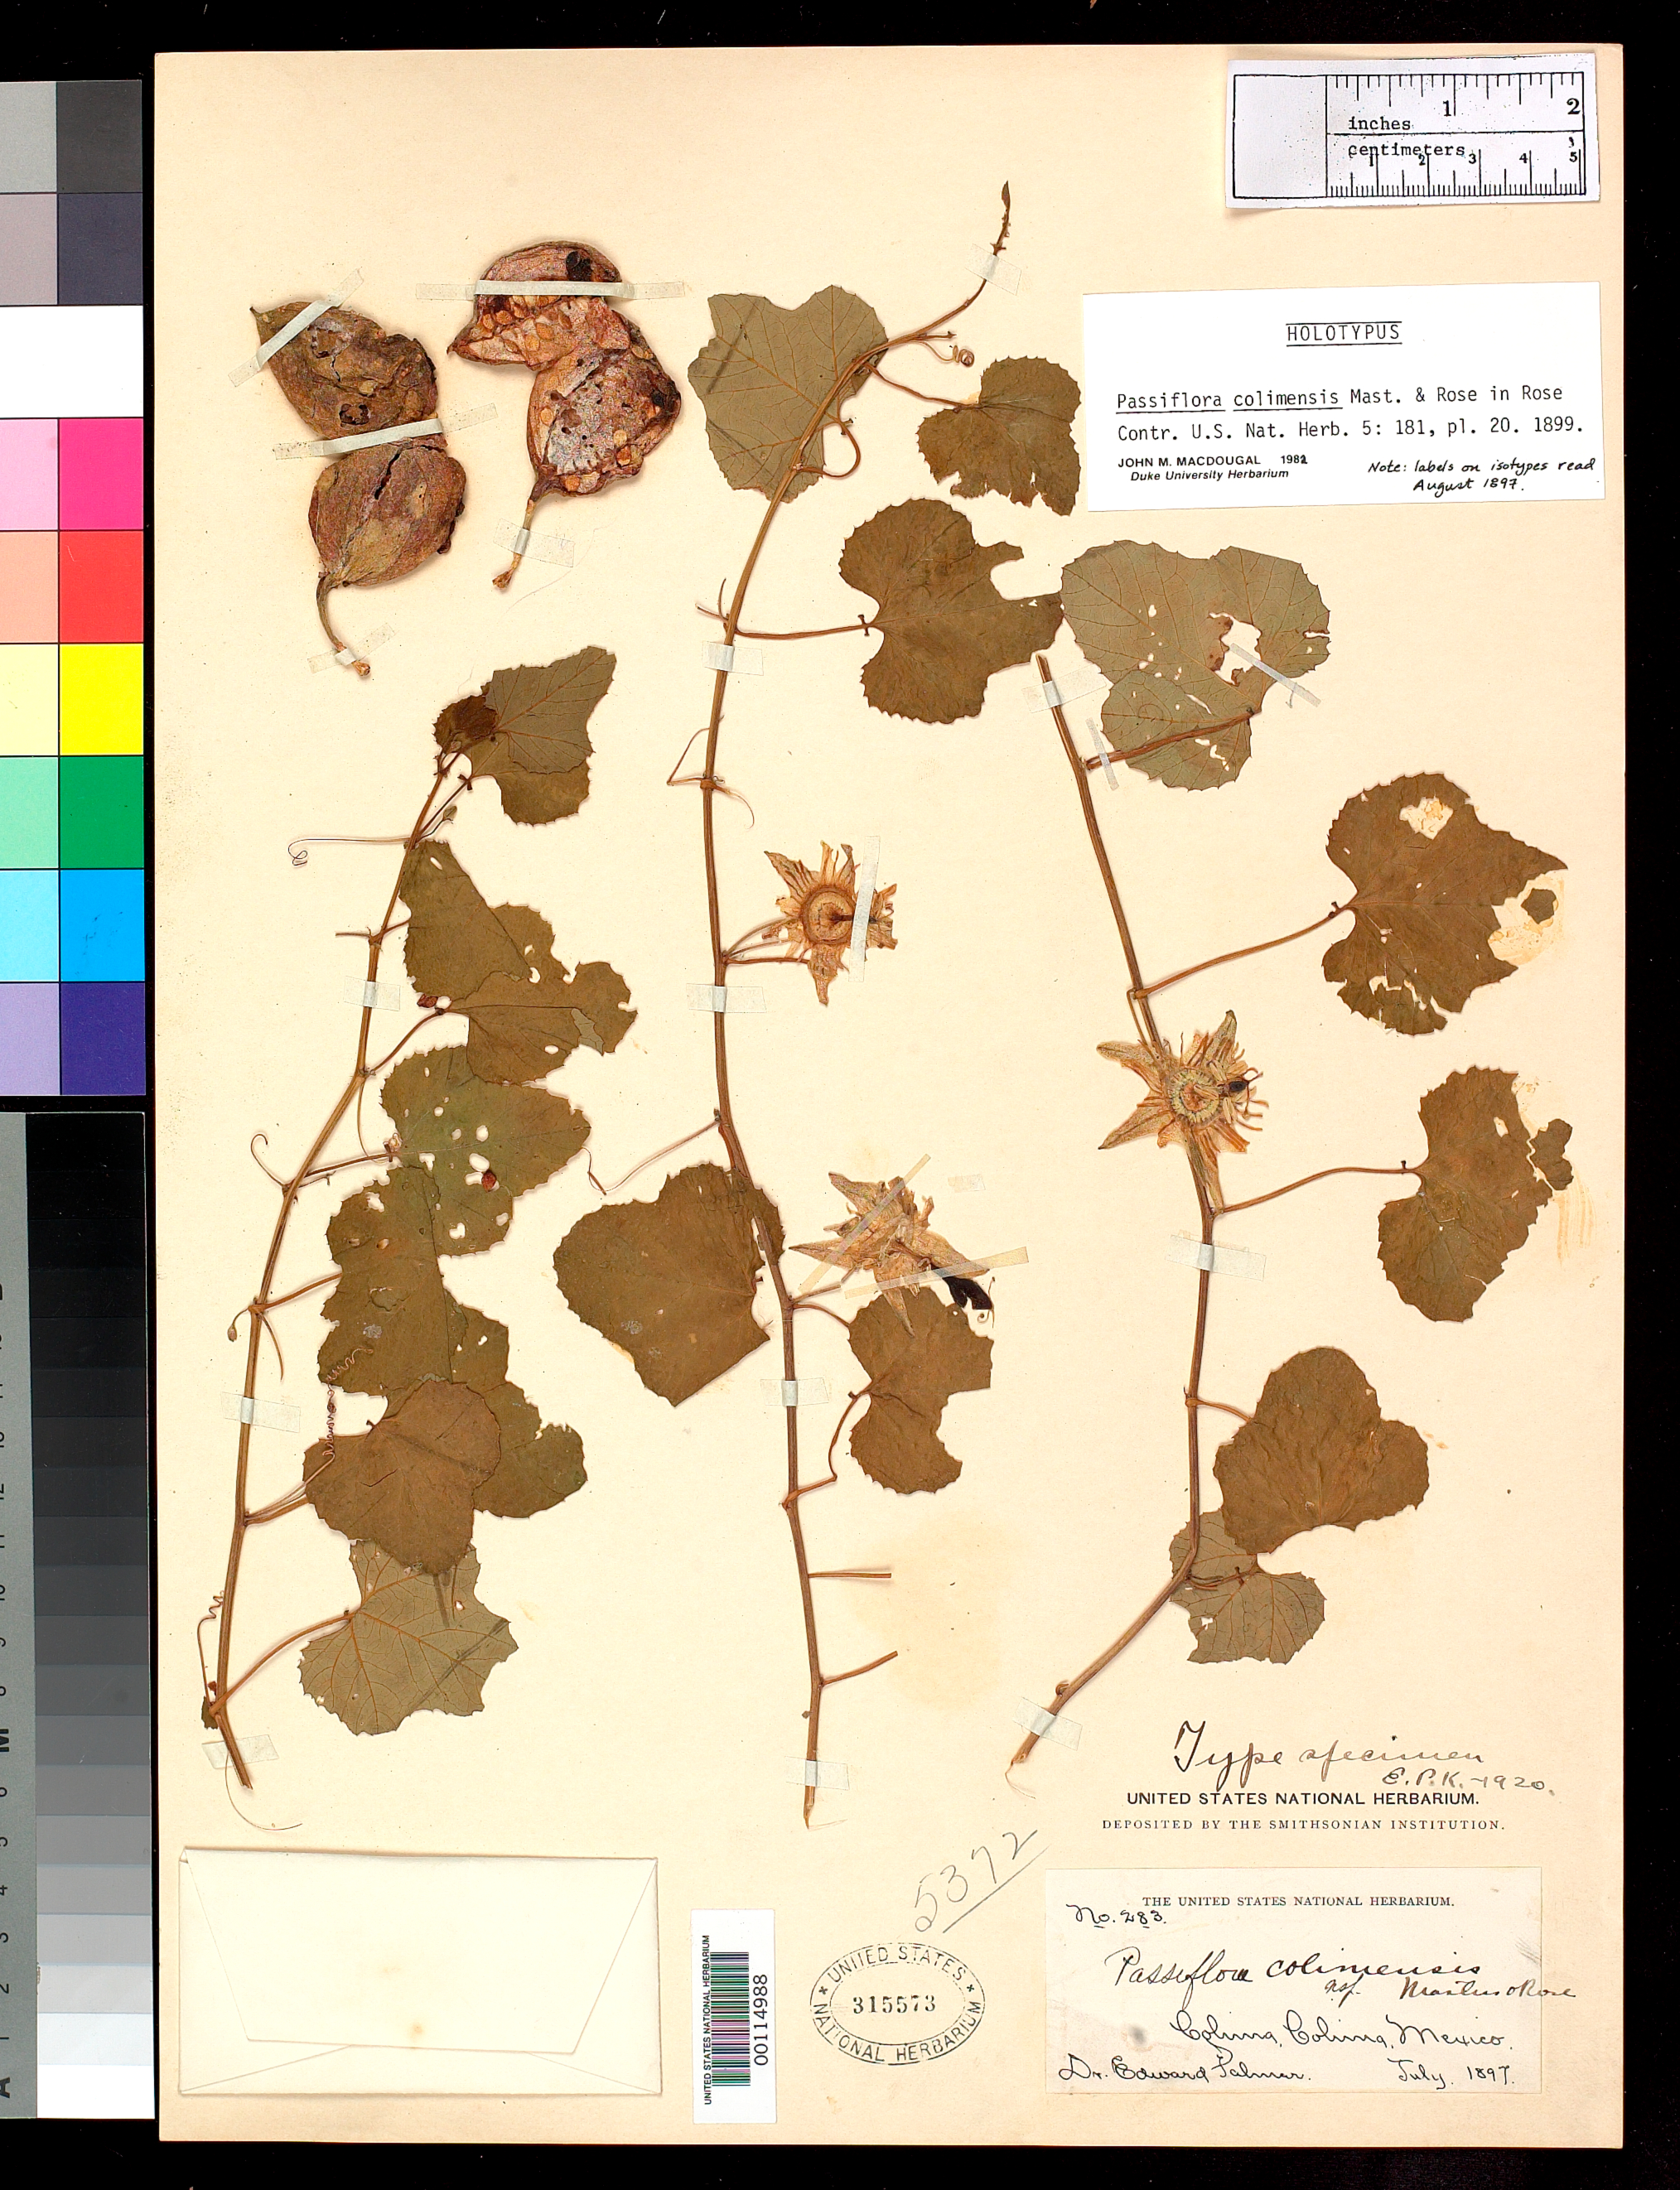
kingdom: Plantae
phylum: Tracheophyta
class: Magnoliopsida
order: Malpighiales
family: Passifloraceae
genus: Passiflora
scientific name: Passiflora colimensis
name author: Mast. & Rose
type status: Holotype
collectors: E. Palmer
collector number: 283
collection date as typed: Jul 1897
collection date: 1897-07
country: Mexico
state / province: Colima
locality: Colima City.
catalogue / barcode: US 315573